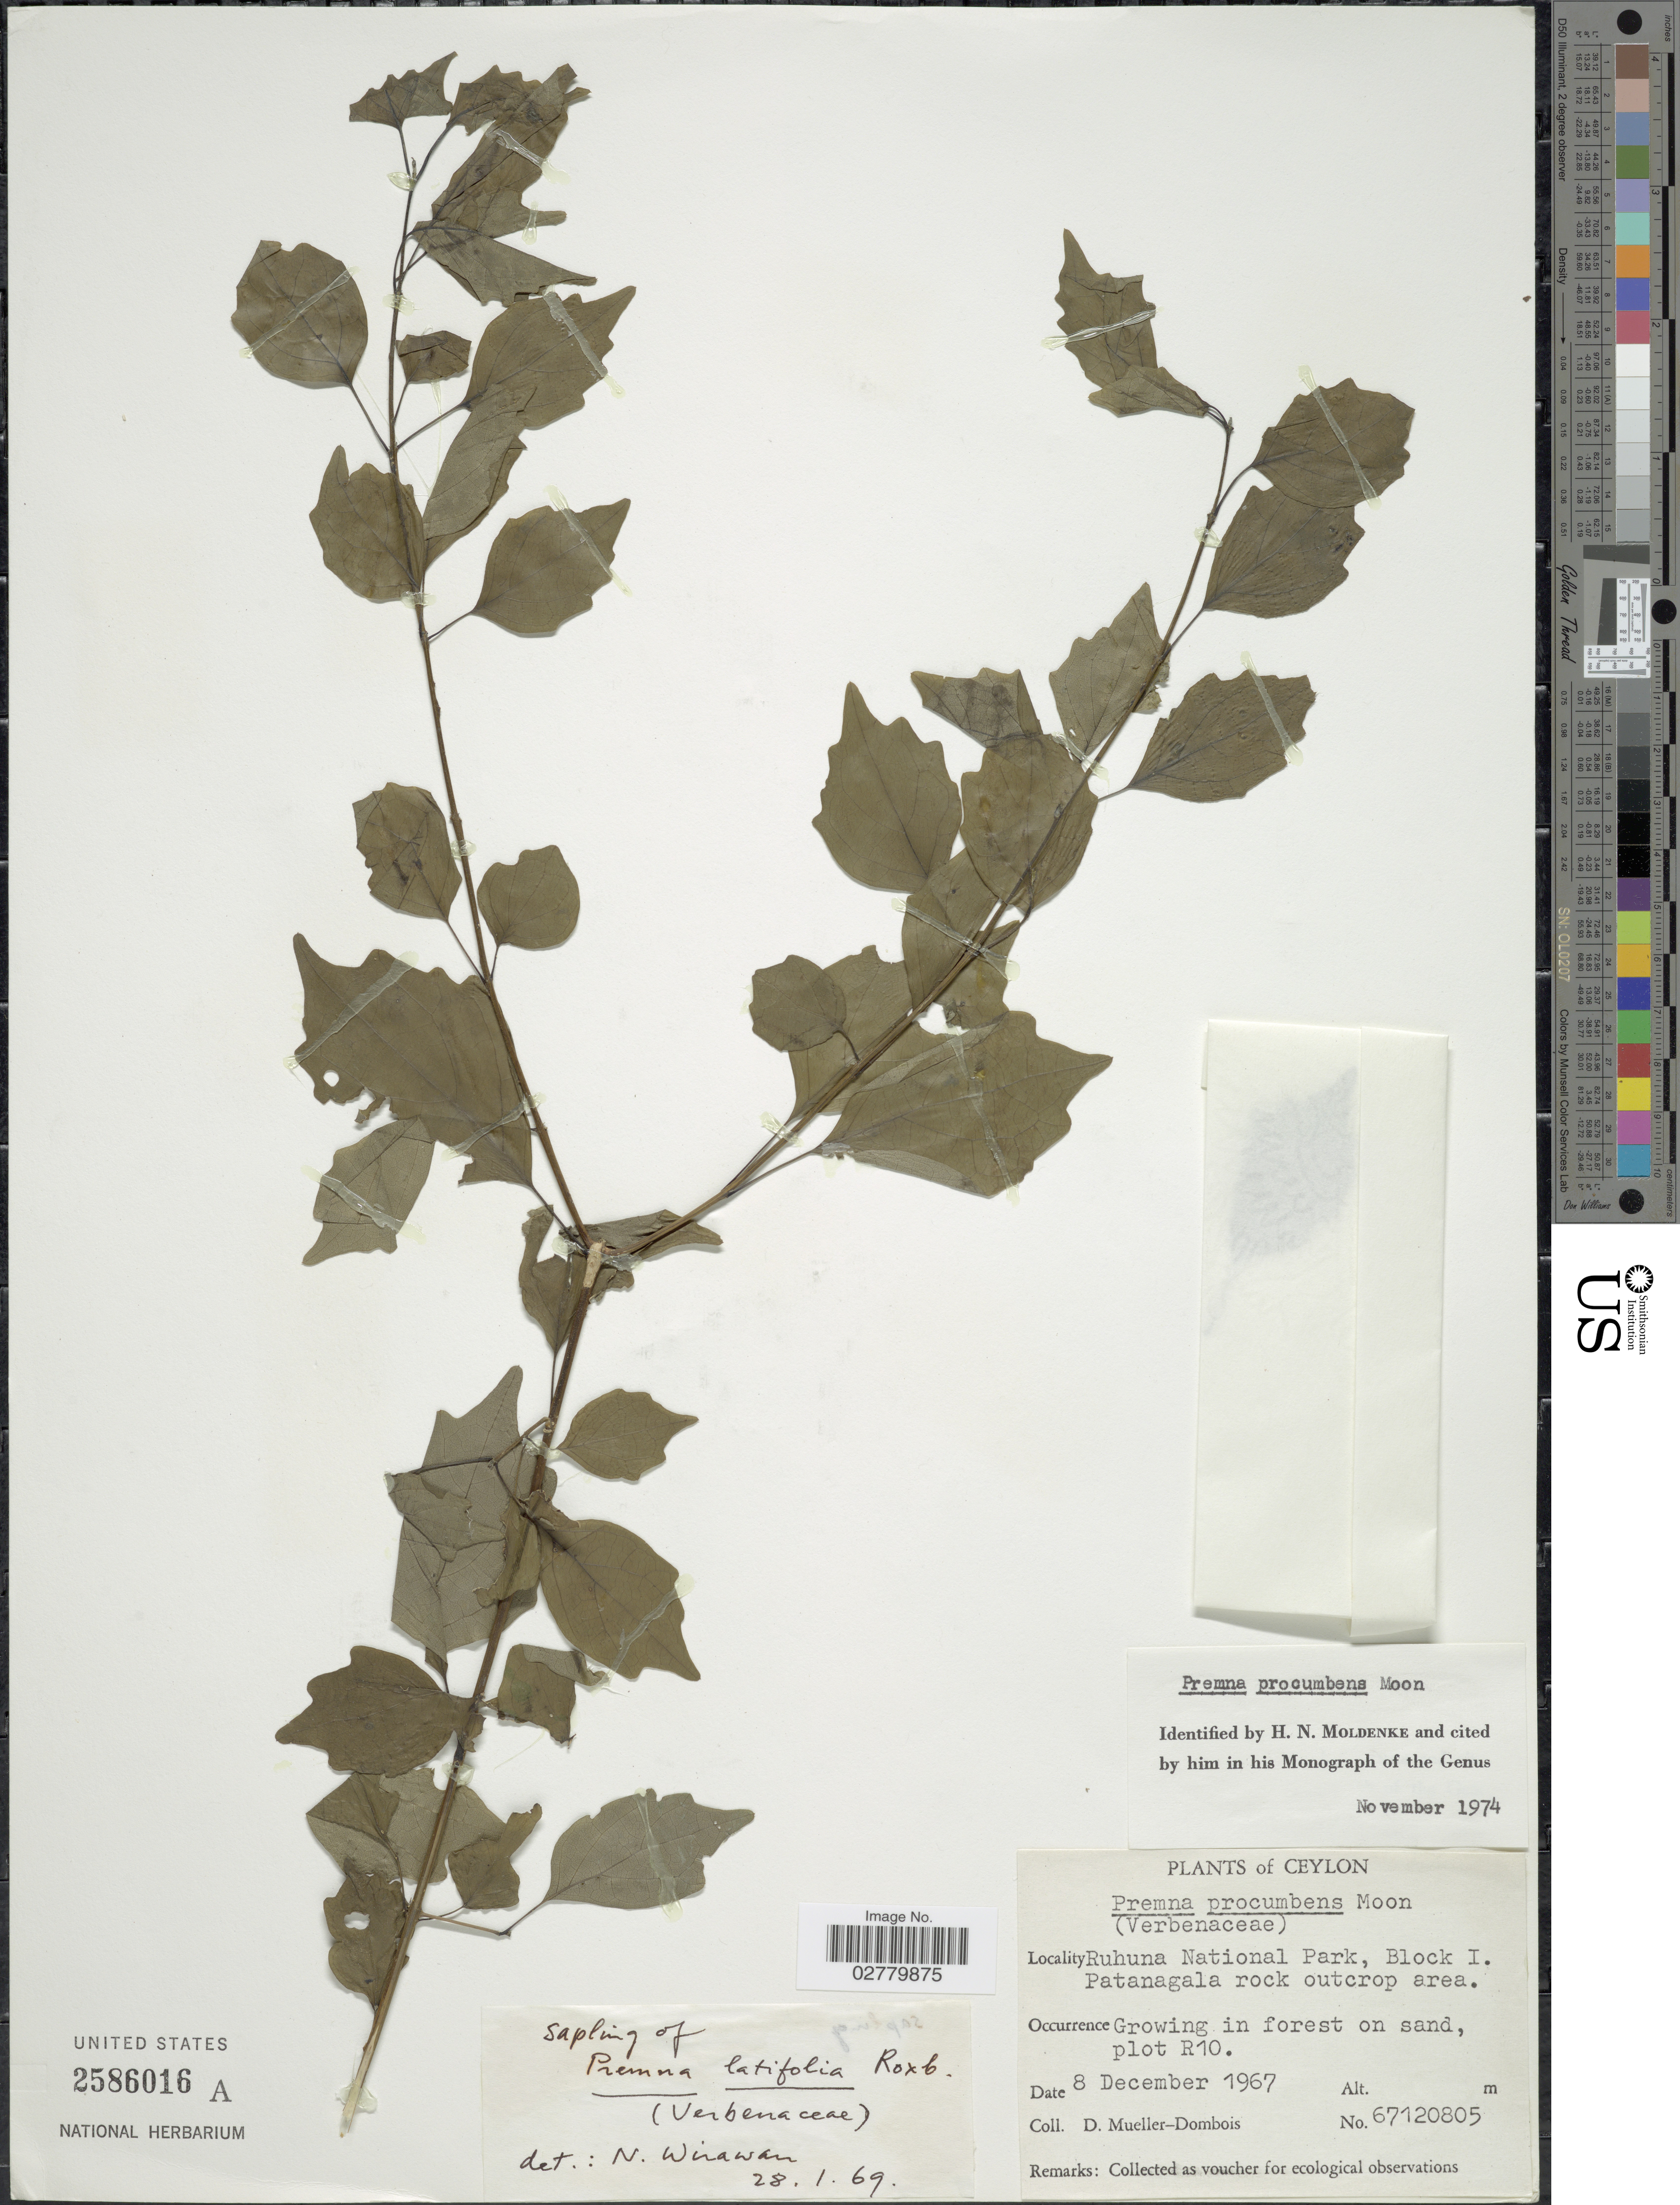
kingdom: Plantae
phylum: Tracheophyta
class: Magnoliopsida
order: Lamiales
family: Lamiaceae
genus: Premna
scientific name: Premna procumbens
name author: Moon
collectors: D. Mueller-Dombois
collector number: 67120805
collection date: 1967-12-08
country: Sri Lanka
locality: Ceylon. Ruhuna National Park, Block I. Patanagala rock outcrop area. Growing in forest on sand, plot R10.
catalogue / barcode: US 2586016A